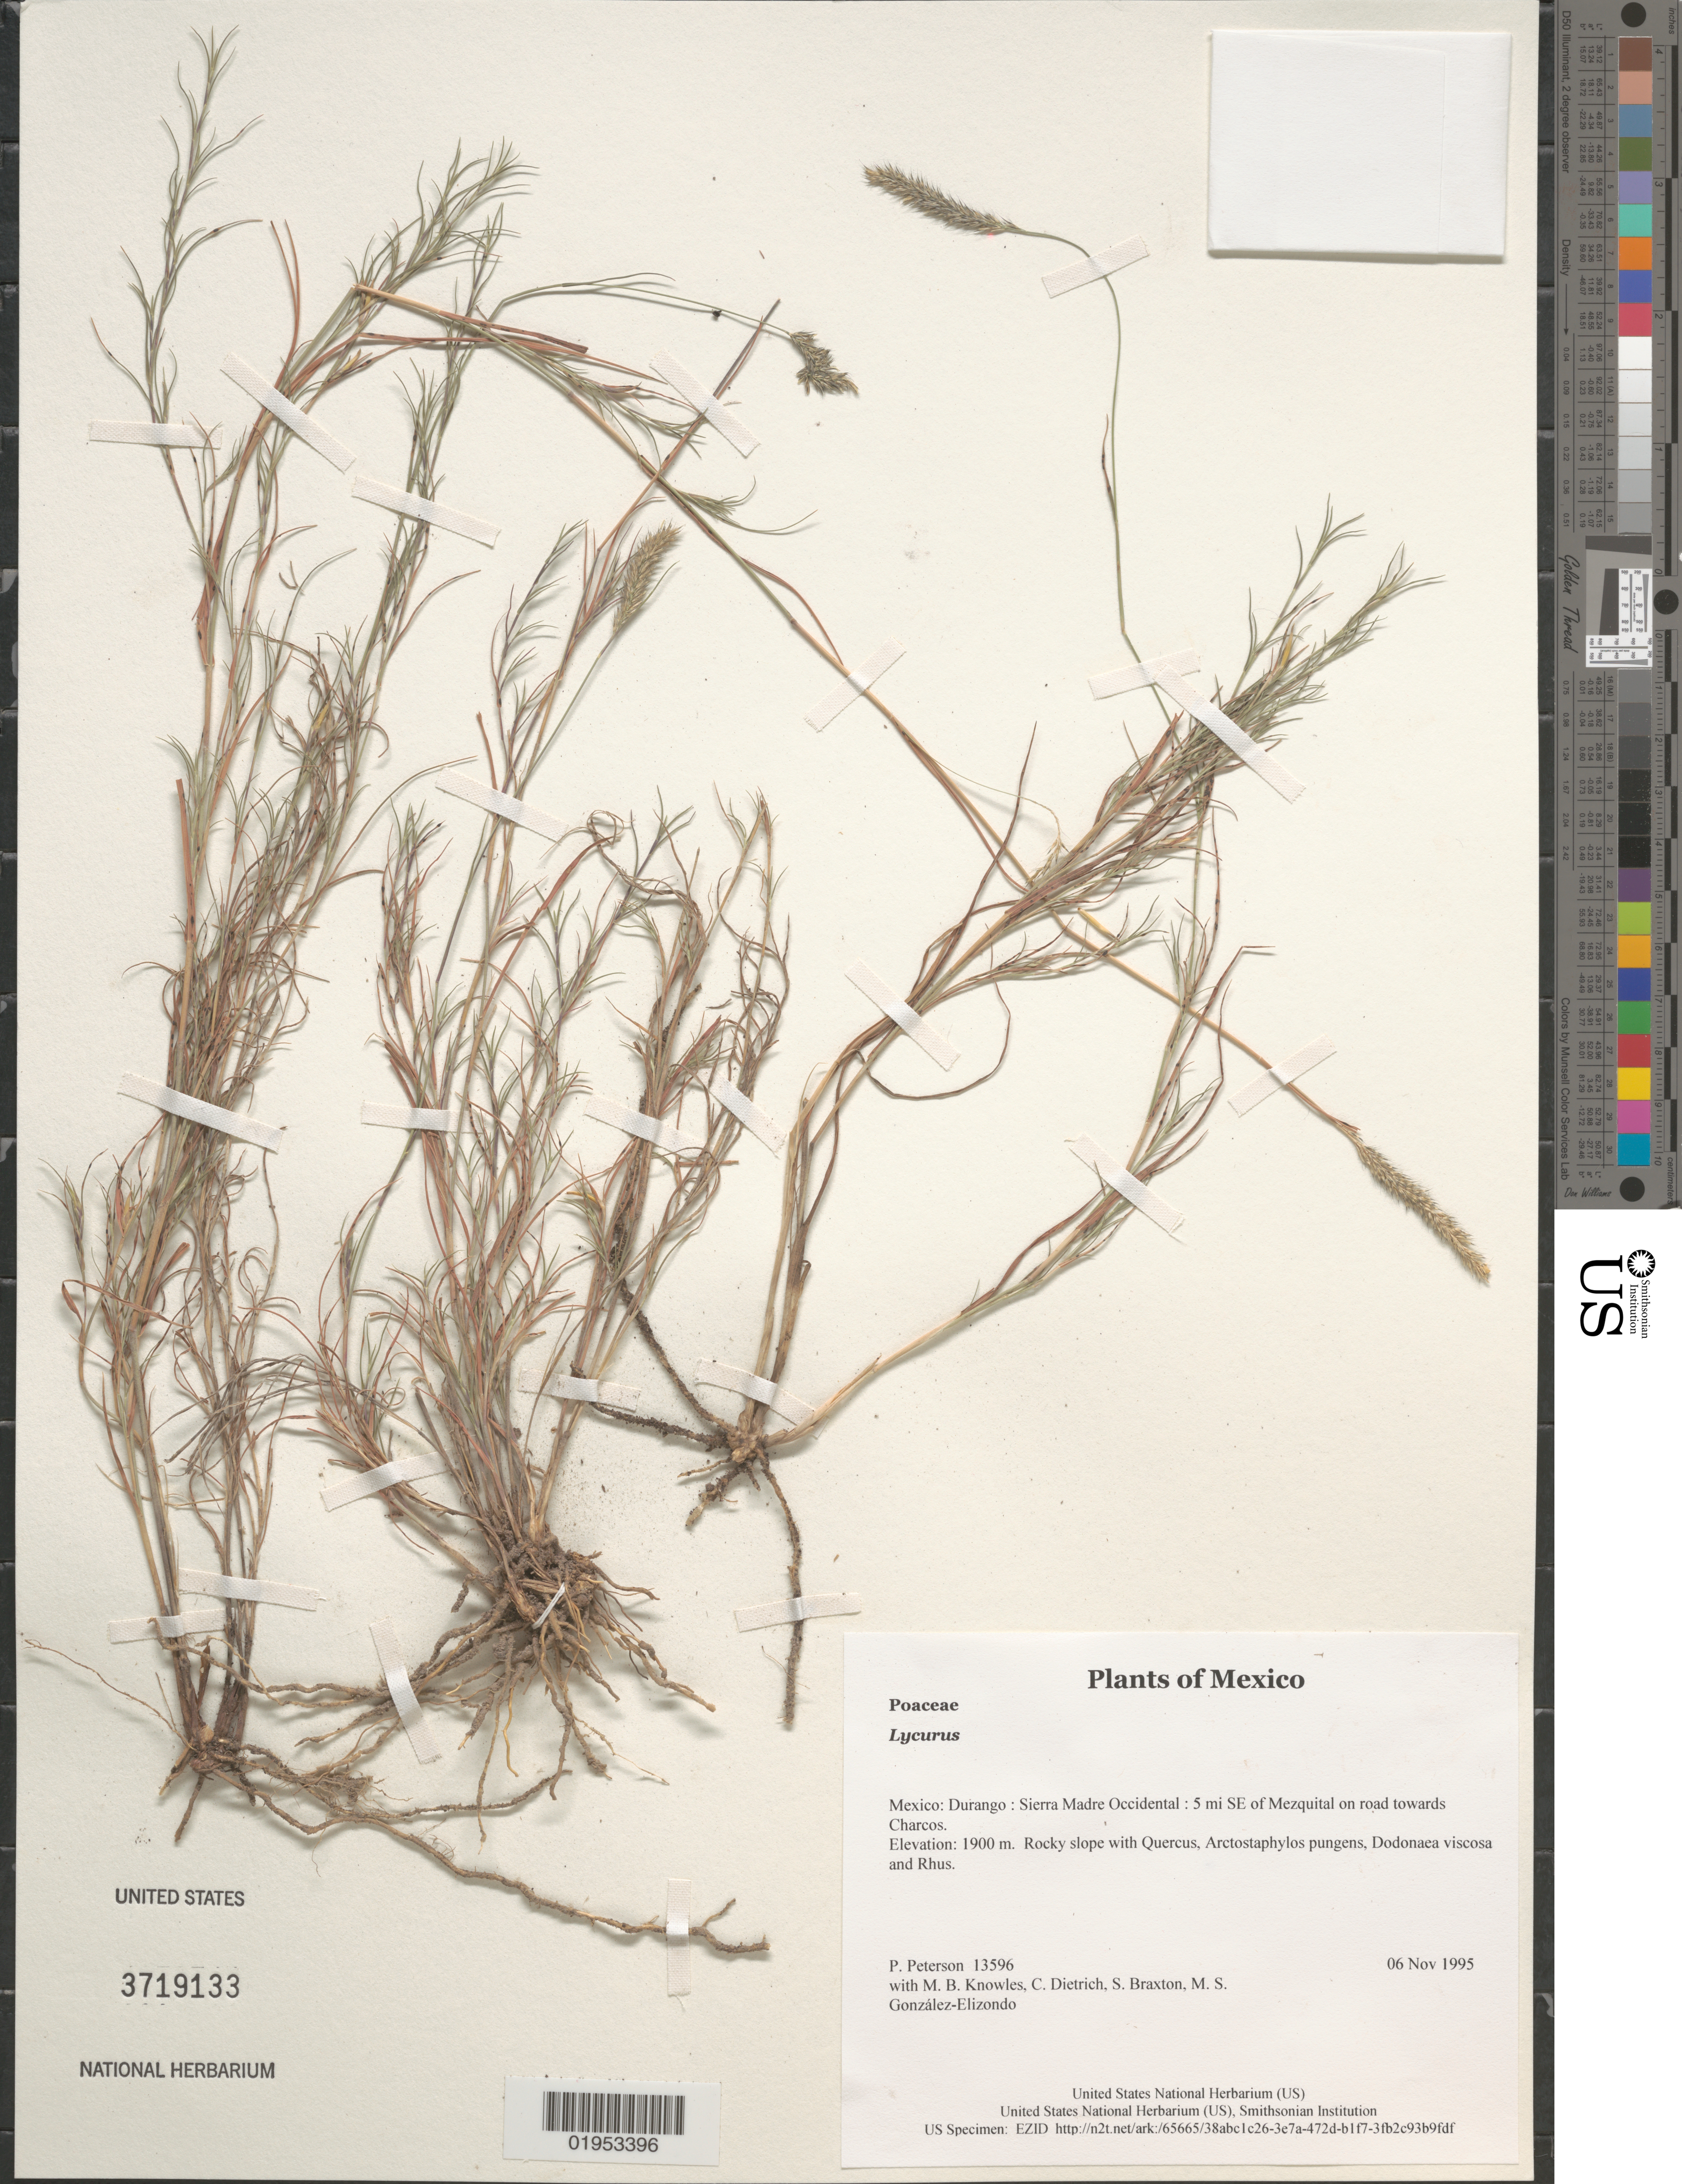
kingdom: Plantae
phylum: Tracheophyta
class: Liliopsida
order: Poales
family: Poaceae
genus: Lycurus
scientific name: Lycurus sp.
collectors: P. M. Peterson, M. B. Knowles, C. Dietrich, S. Braxton & M. S. González-Elizondo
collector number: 13596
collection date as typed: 06 Nov 1995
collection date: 1995-11-06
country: Mexico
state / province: Durango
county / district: Sierra Madre Occidental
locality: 5 mi SE of Mezquital on road towards Charcos.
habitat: Rocky slope with Quercus, Arctostaphylos pungens, Dodonaea viscosa and Rhus.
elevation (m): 1900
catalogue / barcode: US 3719133